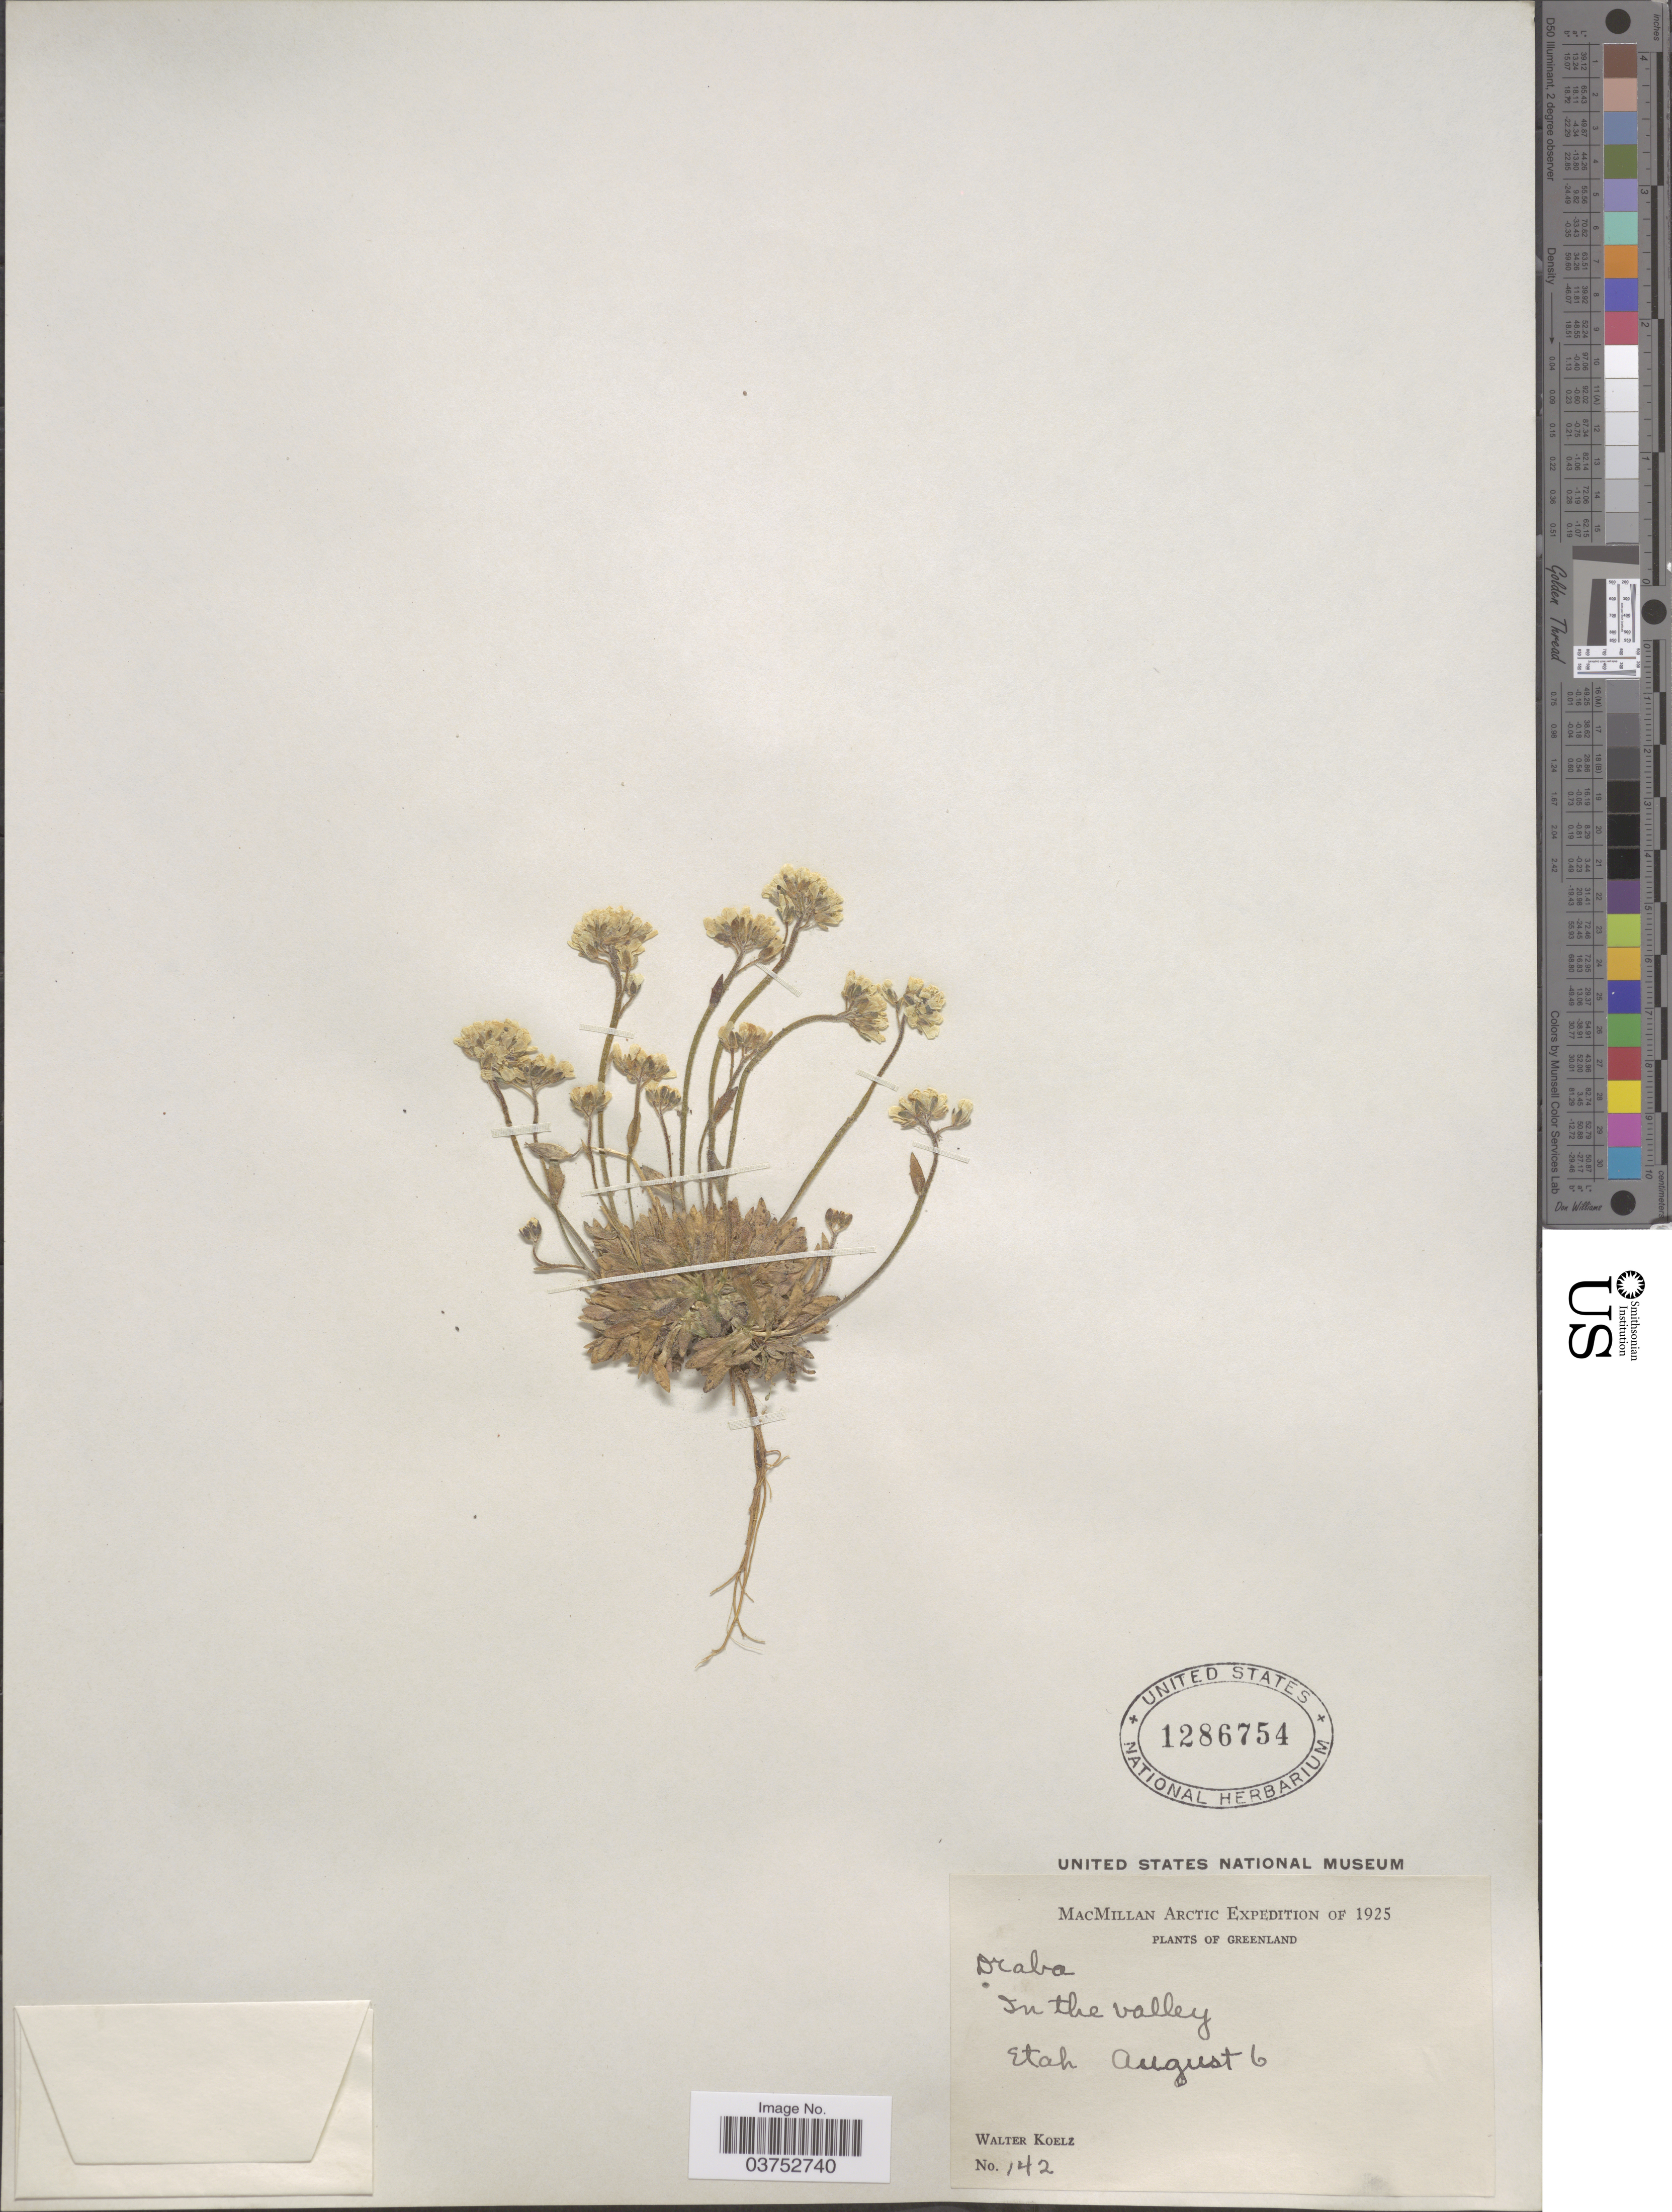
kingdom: Plantae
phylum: Tracheophyta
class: Magnoliopsida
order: Brassicales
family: Brassicaceae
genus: Draba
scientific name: Draba sp.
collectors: W. N. Koelz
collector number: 142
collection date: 1925-08-06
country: Greenland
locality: In the valley. Etah.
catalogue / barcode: US 1286754